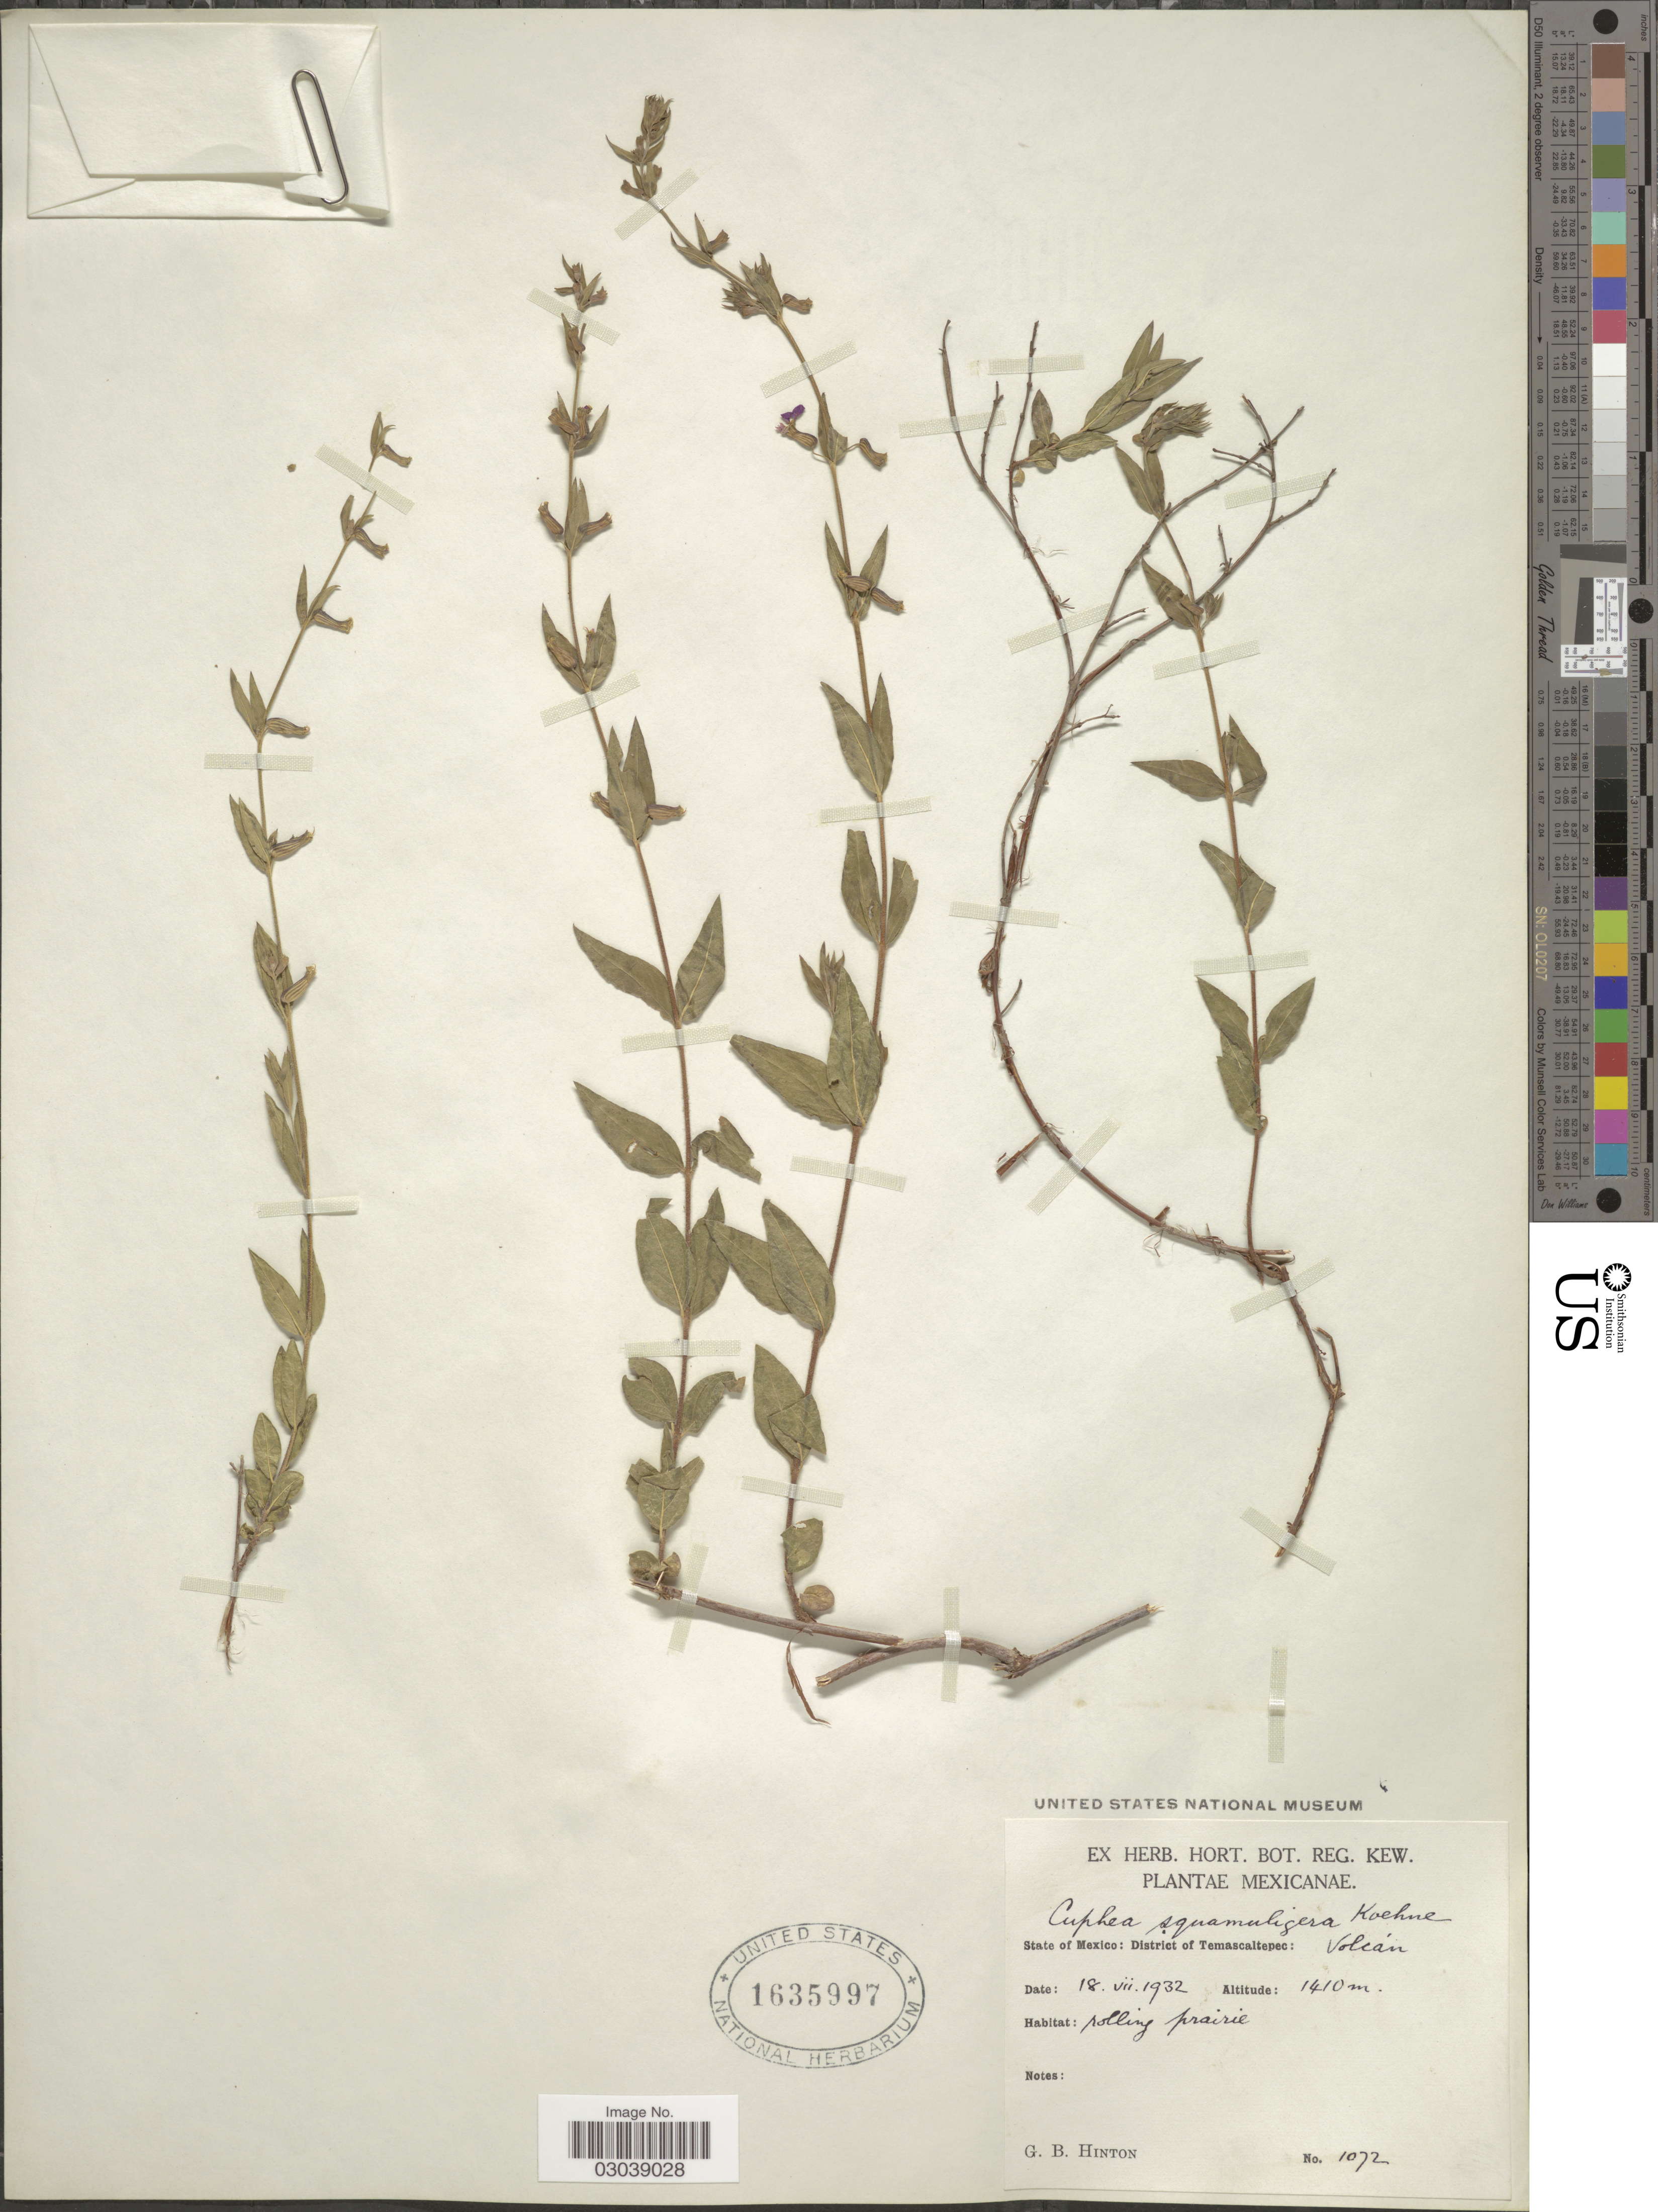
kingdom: Plantae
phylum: Tracheophyta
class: Magnoliopsida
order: Myrtales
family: Lythraceae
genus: Cuphea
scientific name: Cuphea squamuligera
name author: Koehne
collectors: G. B. Hinton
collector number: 1072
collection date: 1932-07-18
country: Mexico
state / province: México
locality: State of Mexico: District of Temascaltepec: Volcán.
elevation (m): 1410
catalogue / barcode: US 1635997